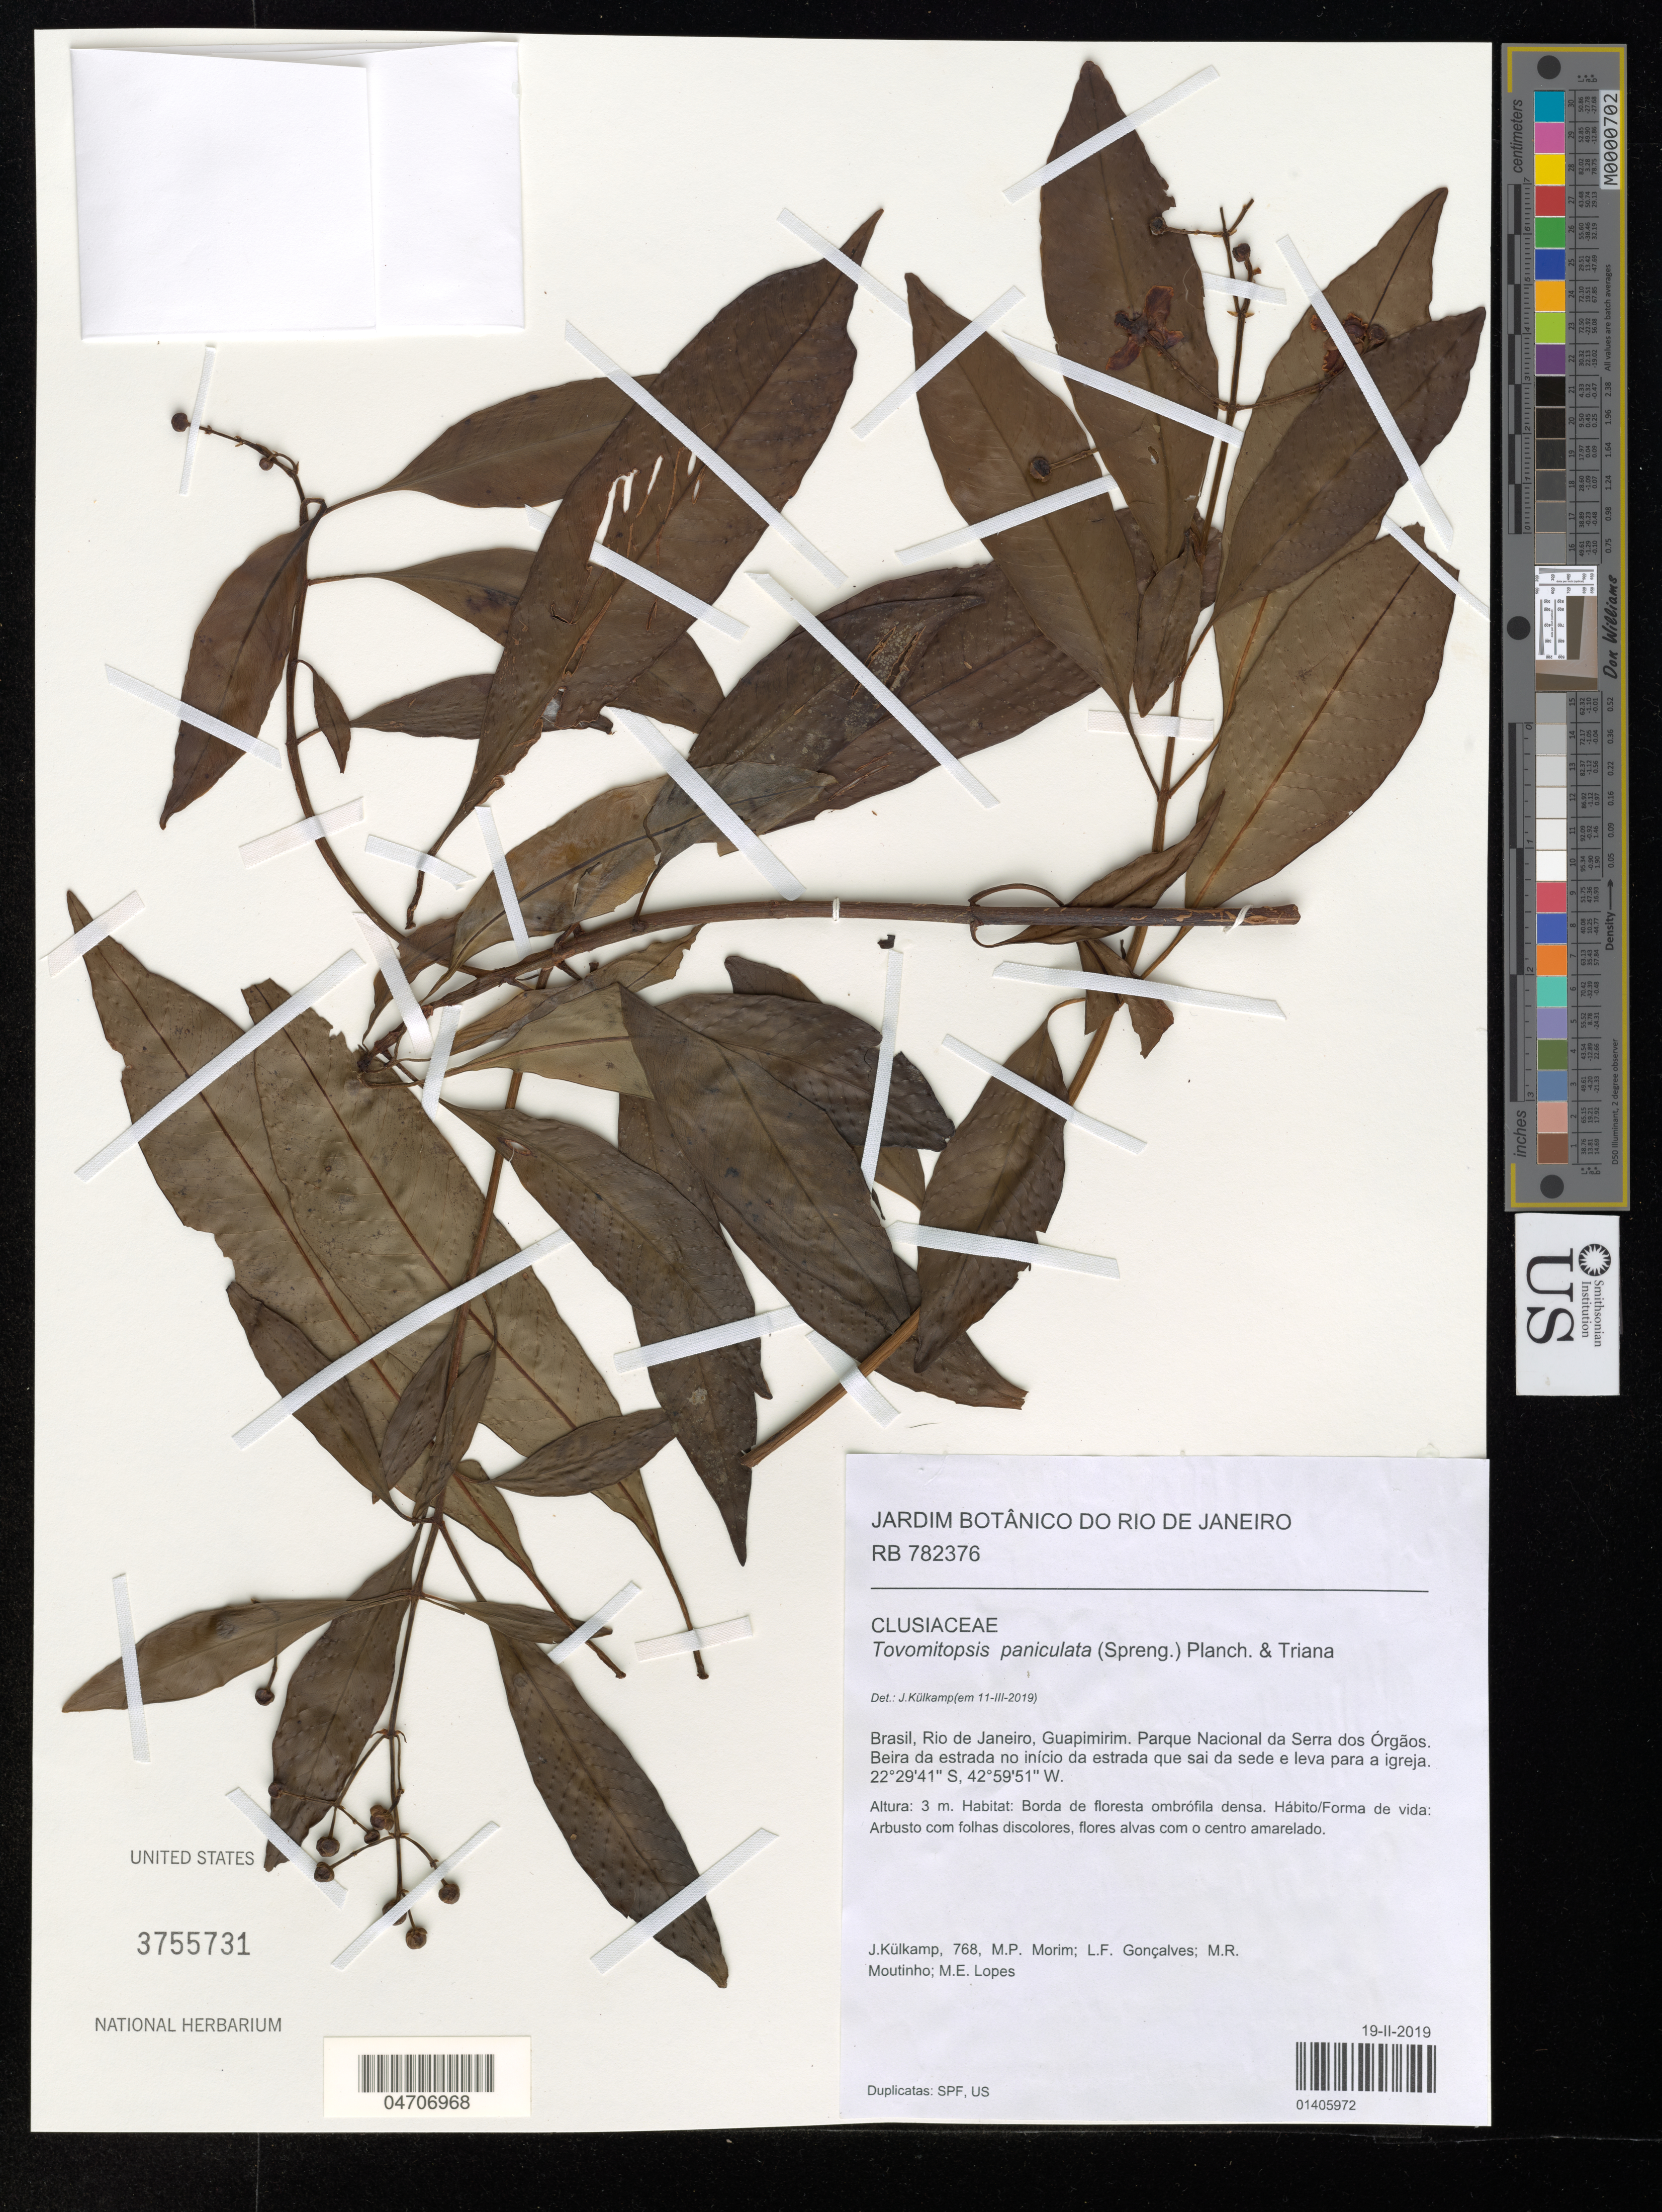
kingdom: Plantae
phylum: Tracheophyta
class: Magnoliopsida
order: Malpighiales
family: Clusiaceae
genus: Tovomitopsis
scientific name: Tovomitopsis paniculata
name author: Planch. & Triana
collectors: J. Külkamp, M. Morim, L. Gonçalves & M. Moutinho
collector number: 768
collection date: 2019-02-19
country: Brazil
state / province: Rio de Janeiro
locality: Guapimirim. Parque Nacional da Serra dos Órgãos. Beira da estrada no início da estrada que sai da sede e leva para a igreja.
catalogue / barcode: US 3755731